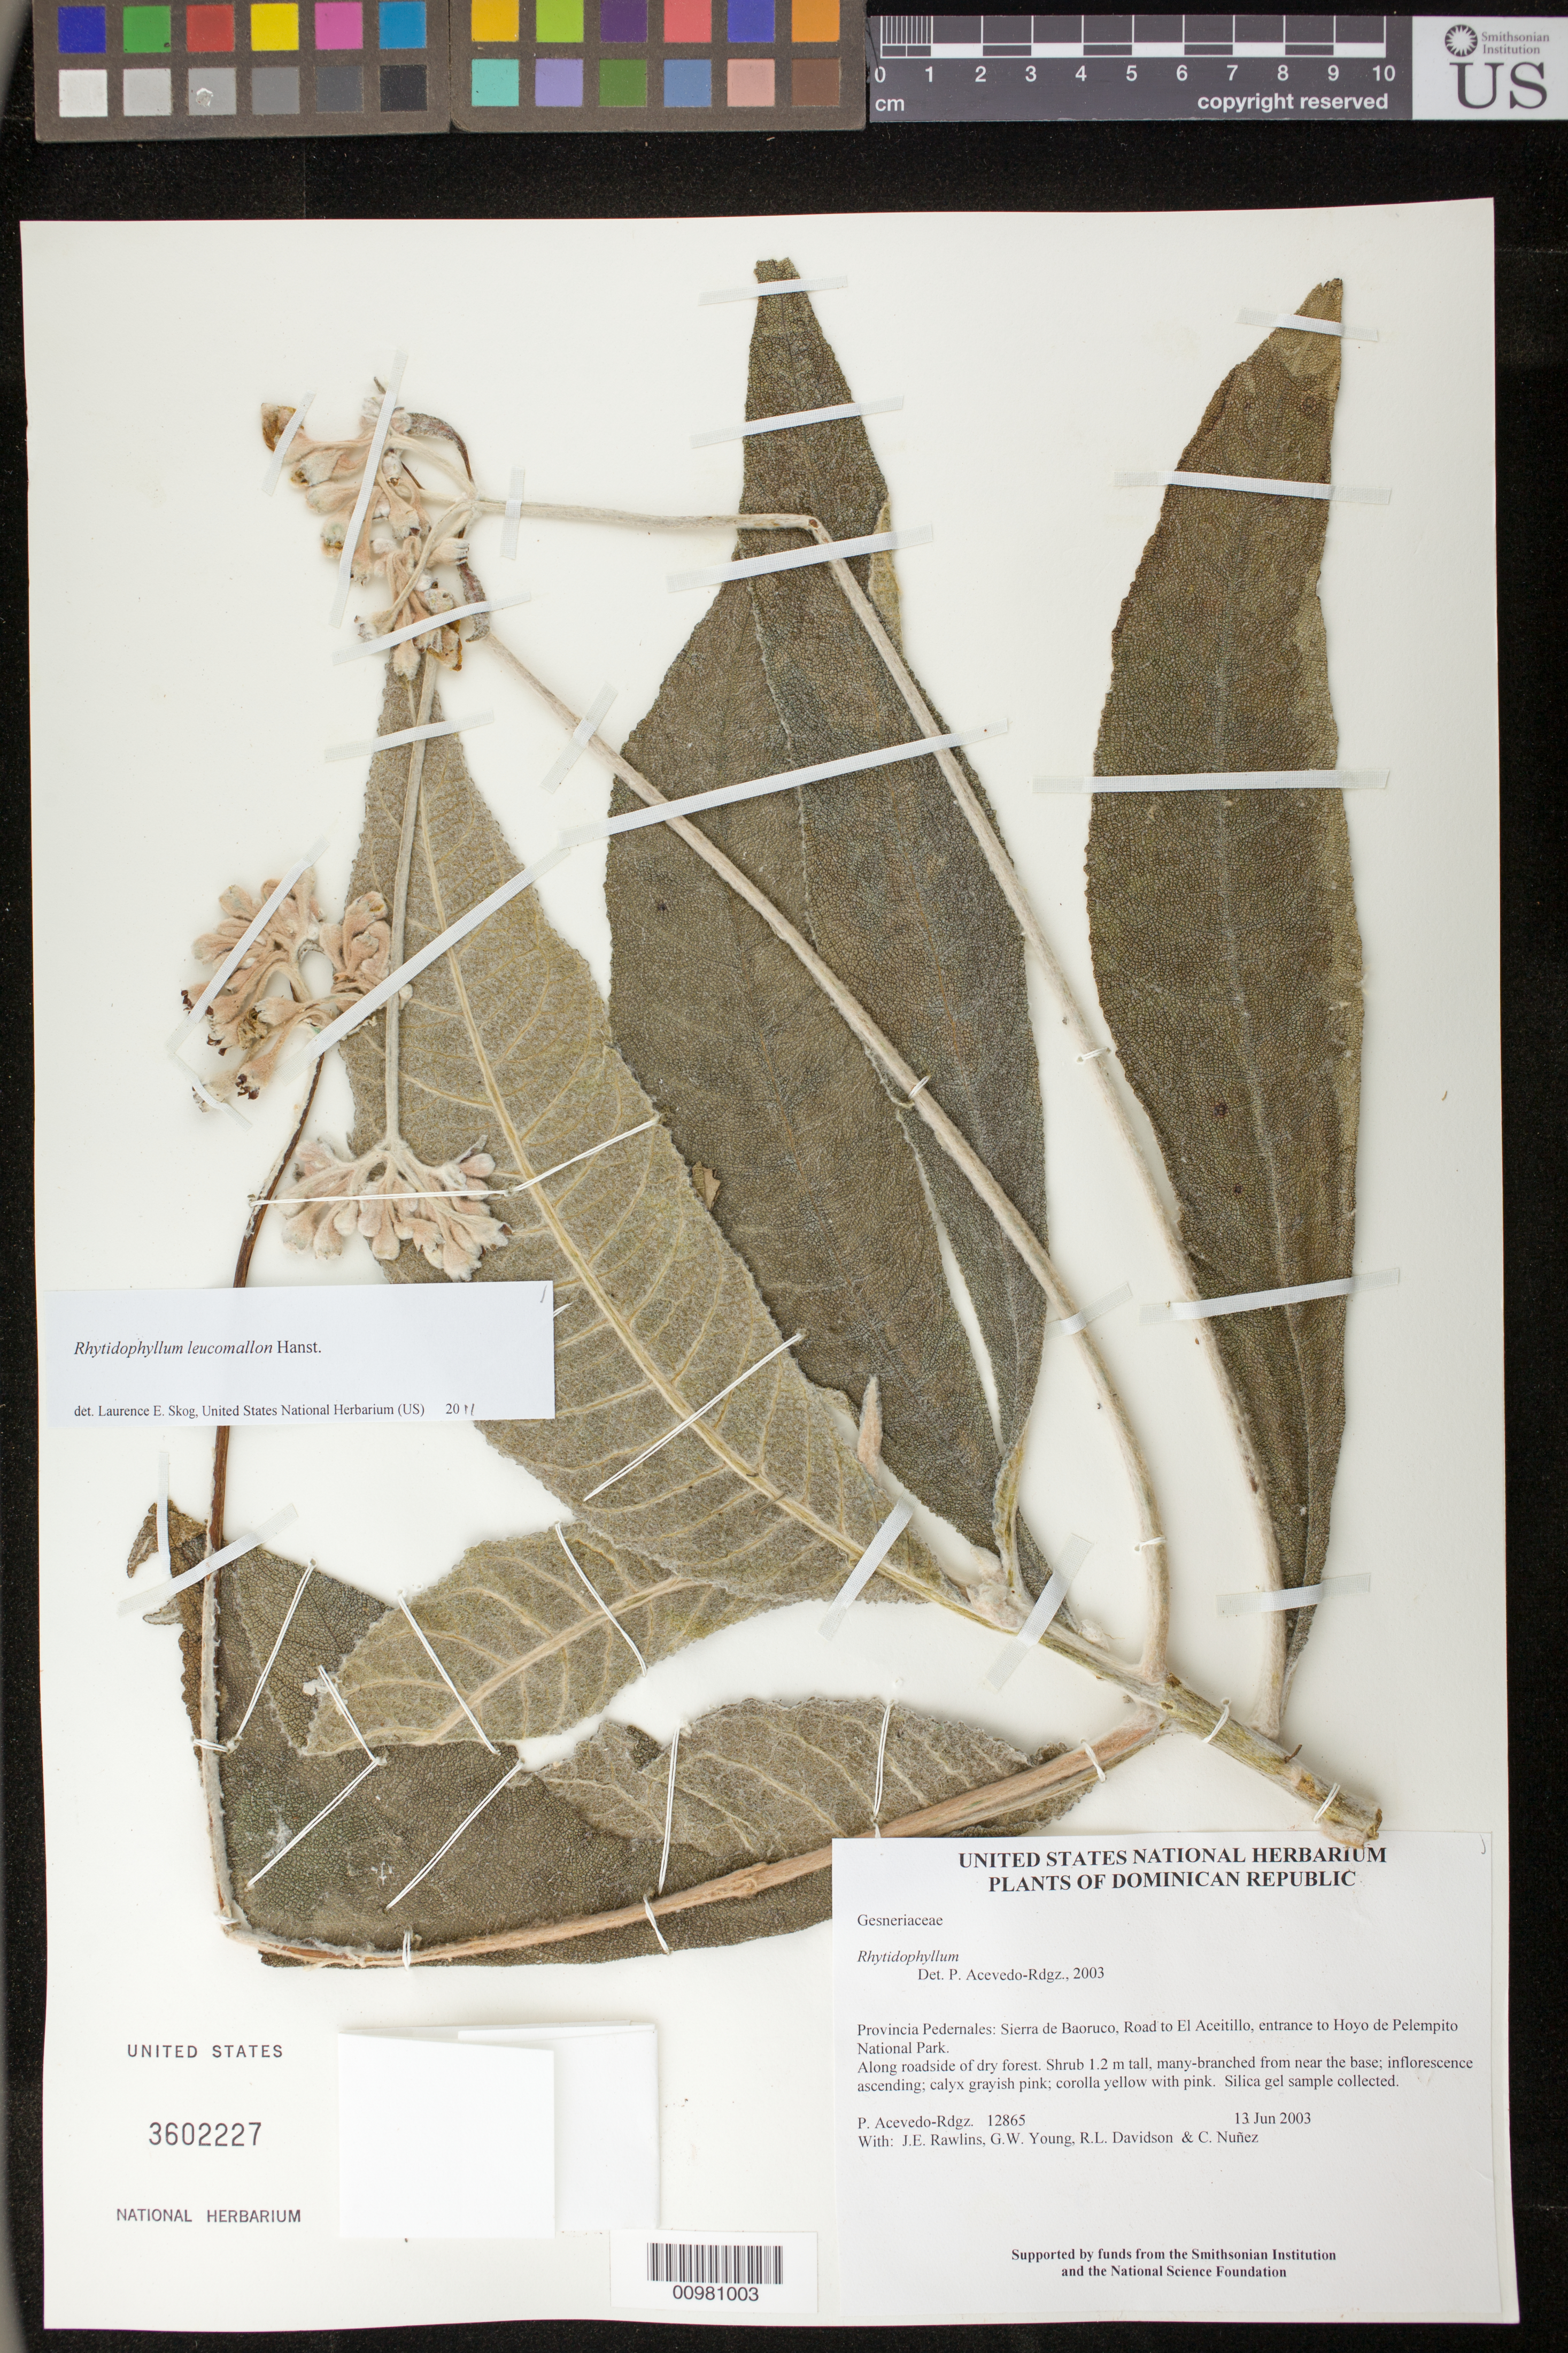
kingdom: Plantae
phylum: Tracheophyta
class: Magnoliopsida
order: Lamiales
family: Gesneriaceae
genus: Rhytidophyllum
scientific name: Rhytidophyllum leucomallon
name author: Hanst.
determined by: Skog, Laurence E.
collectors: P. Acevedo-Rodr., J. Rawlings, G. Young, R. Davidson & C. Nunez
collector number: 12865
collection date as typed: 13 Jun 2003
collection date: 2003-06-13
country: Dominican Republic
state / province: Pedernales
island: Hispaniola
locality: Provincia Pedernales: Sierra de Baoruco, road to El Aceitillo, entrance to Hoyo de Pelempito National Park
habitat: Along roadside of dry forest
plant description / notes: US, K, MO, NY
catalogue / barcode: US 3602227